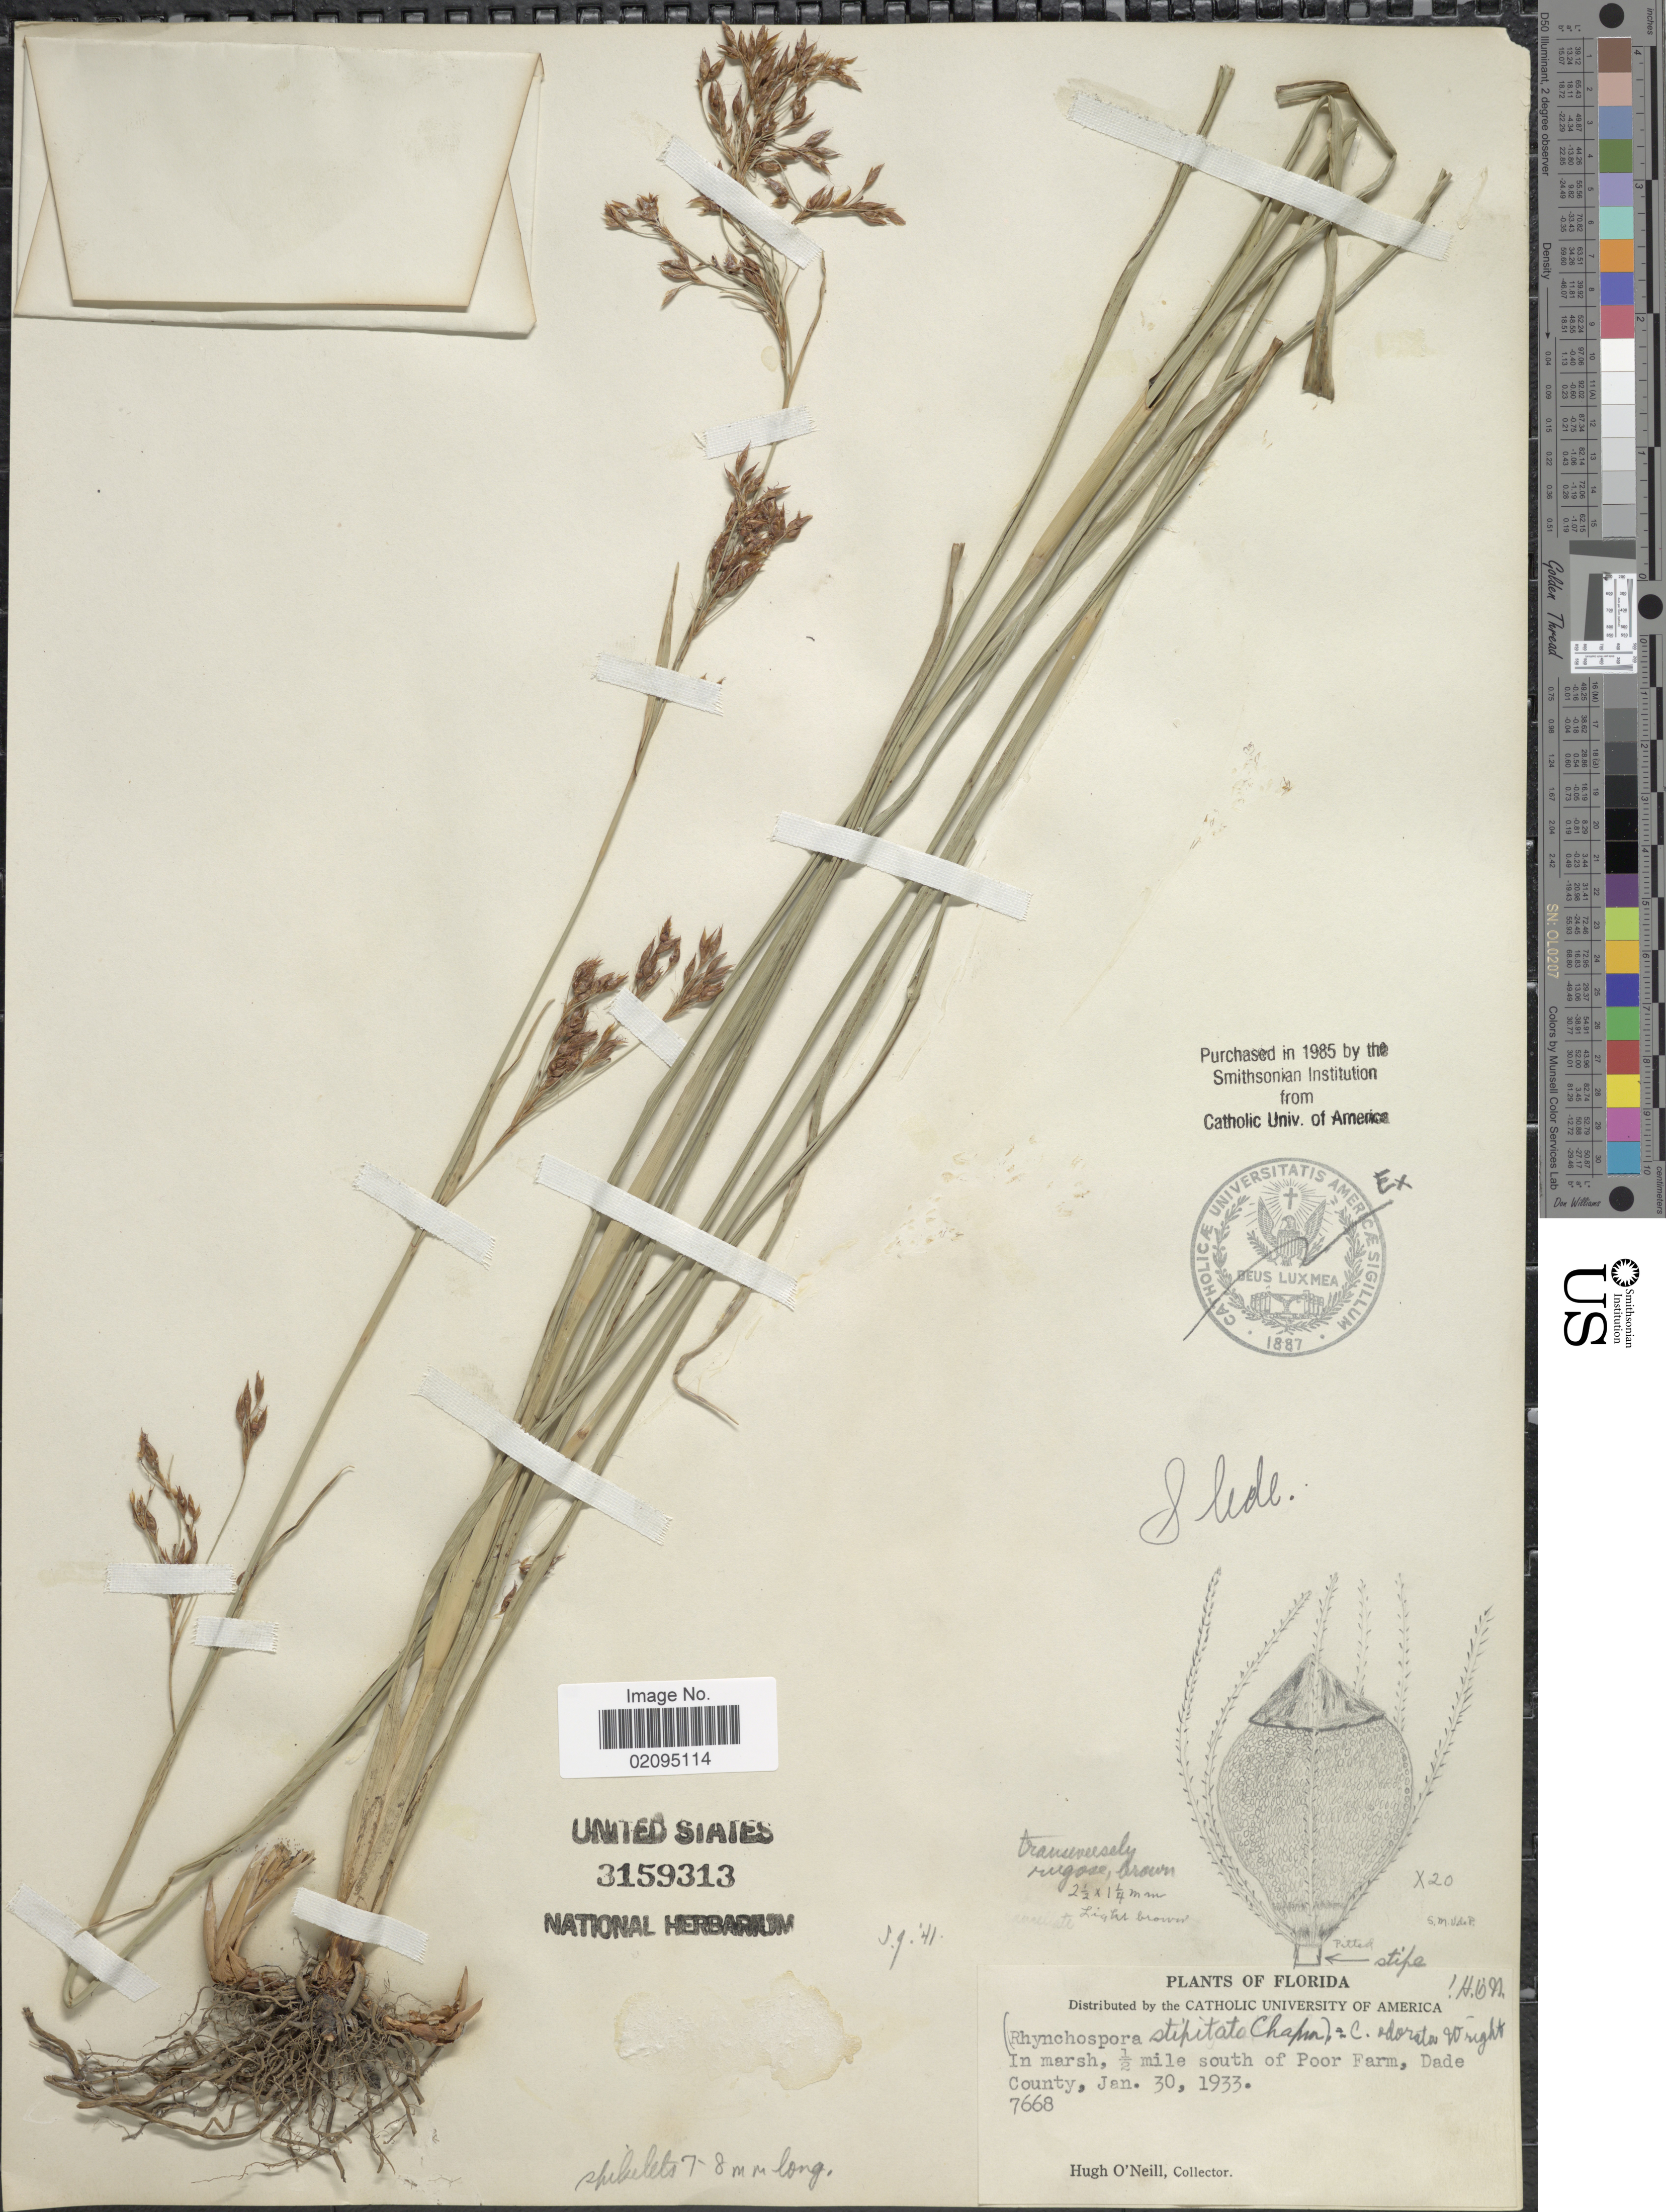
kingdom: Plantae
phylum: Tracheophyta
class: Liliopsida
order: Poales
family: Cyperaceae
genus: Rhynchospora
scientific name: Rhynchospora odorata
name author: C. Wright ex Griseb.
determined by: Strong, Mark T., (BOT), Smithsonian Institution - National Museum of Natural History (UNITED STATES)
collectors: H. O'Neill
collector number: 7668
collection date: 1933-01-30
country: United States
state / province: Florida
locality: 1/2 mile south of Poor Farm, Dade County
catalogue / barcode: US 3159313